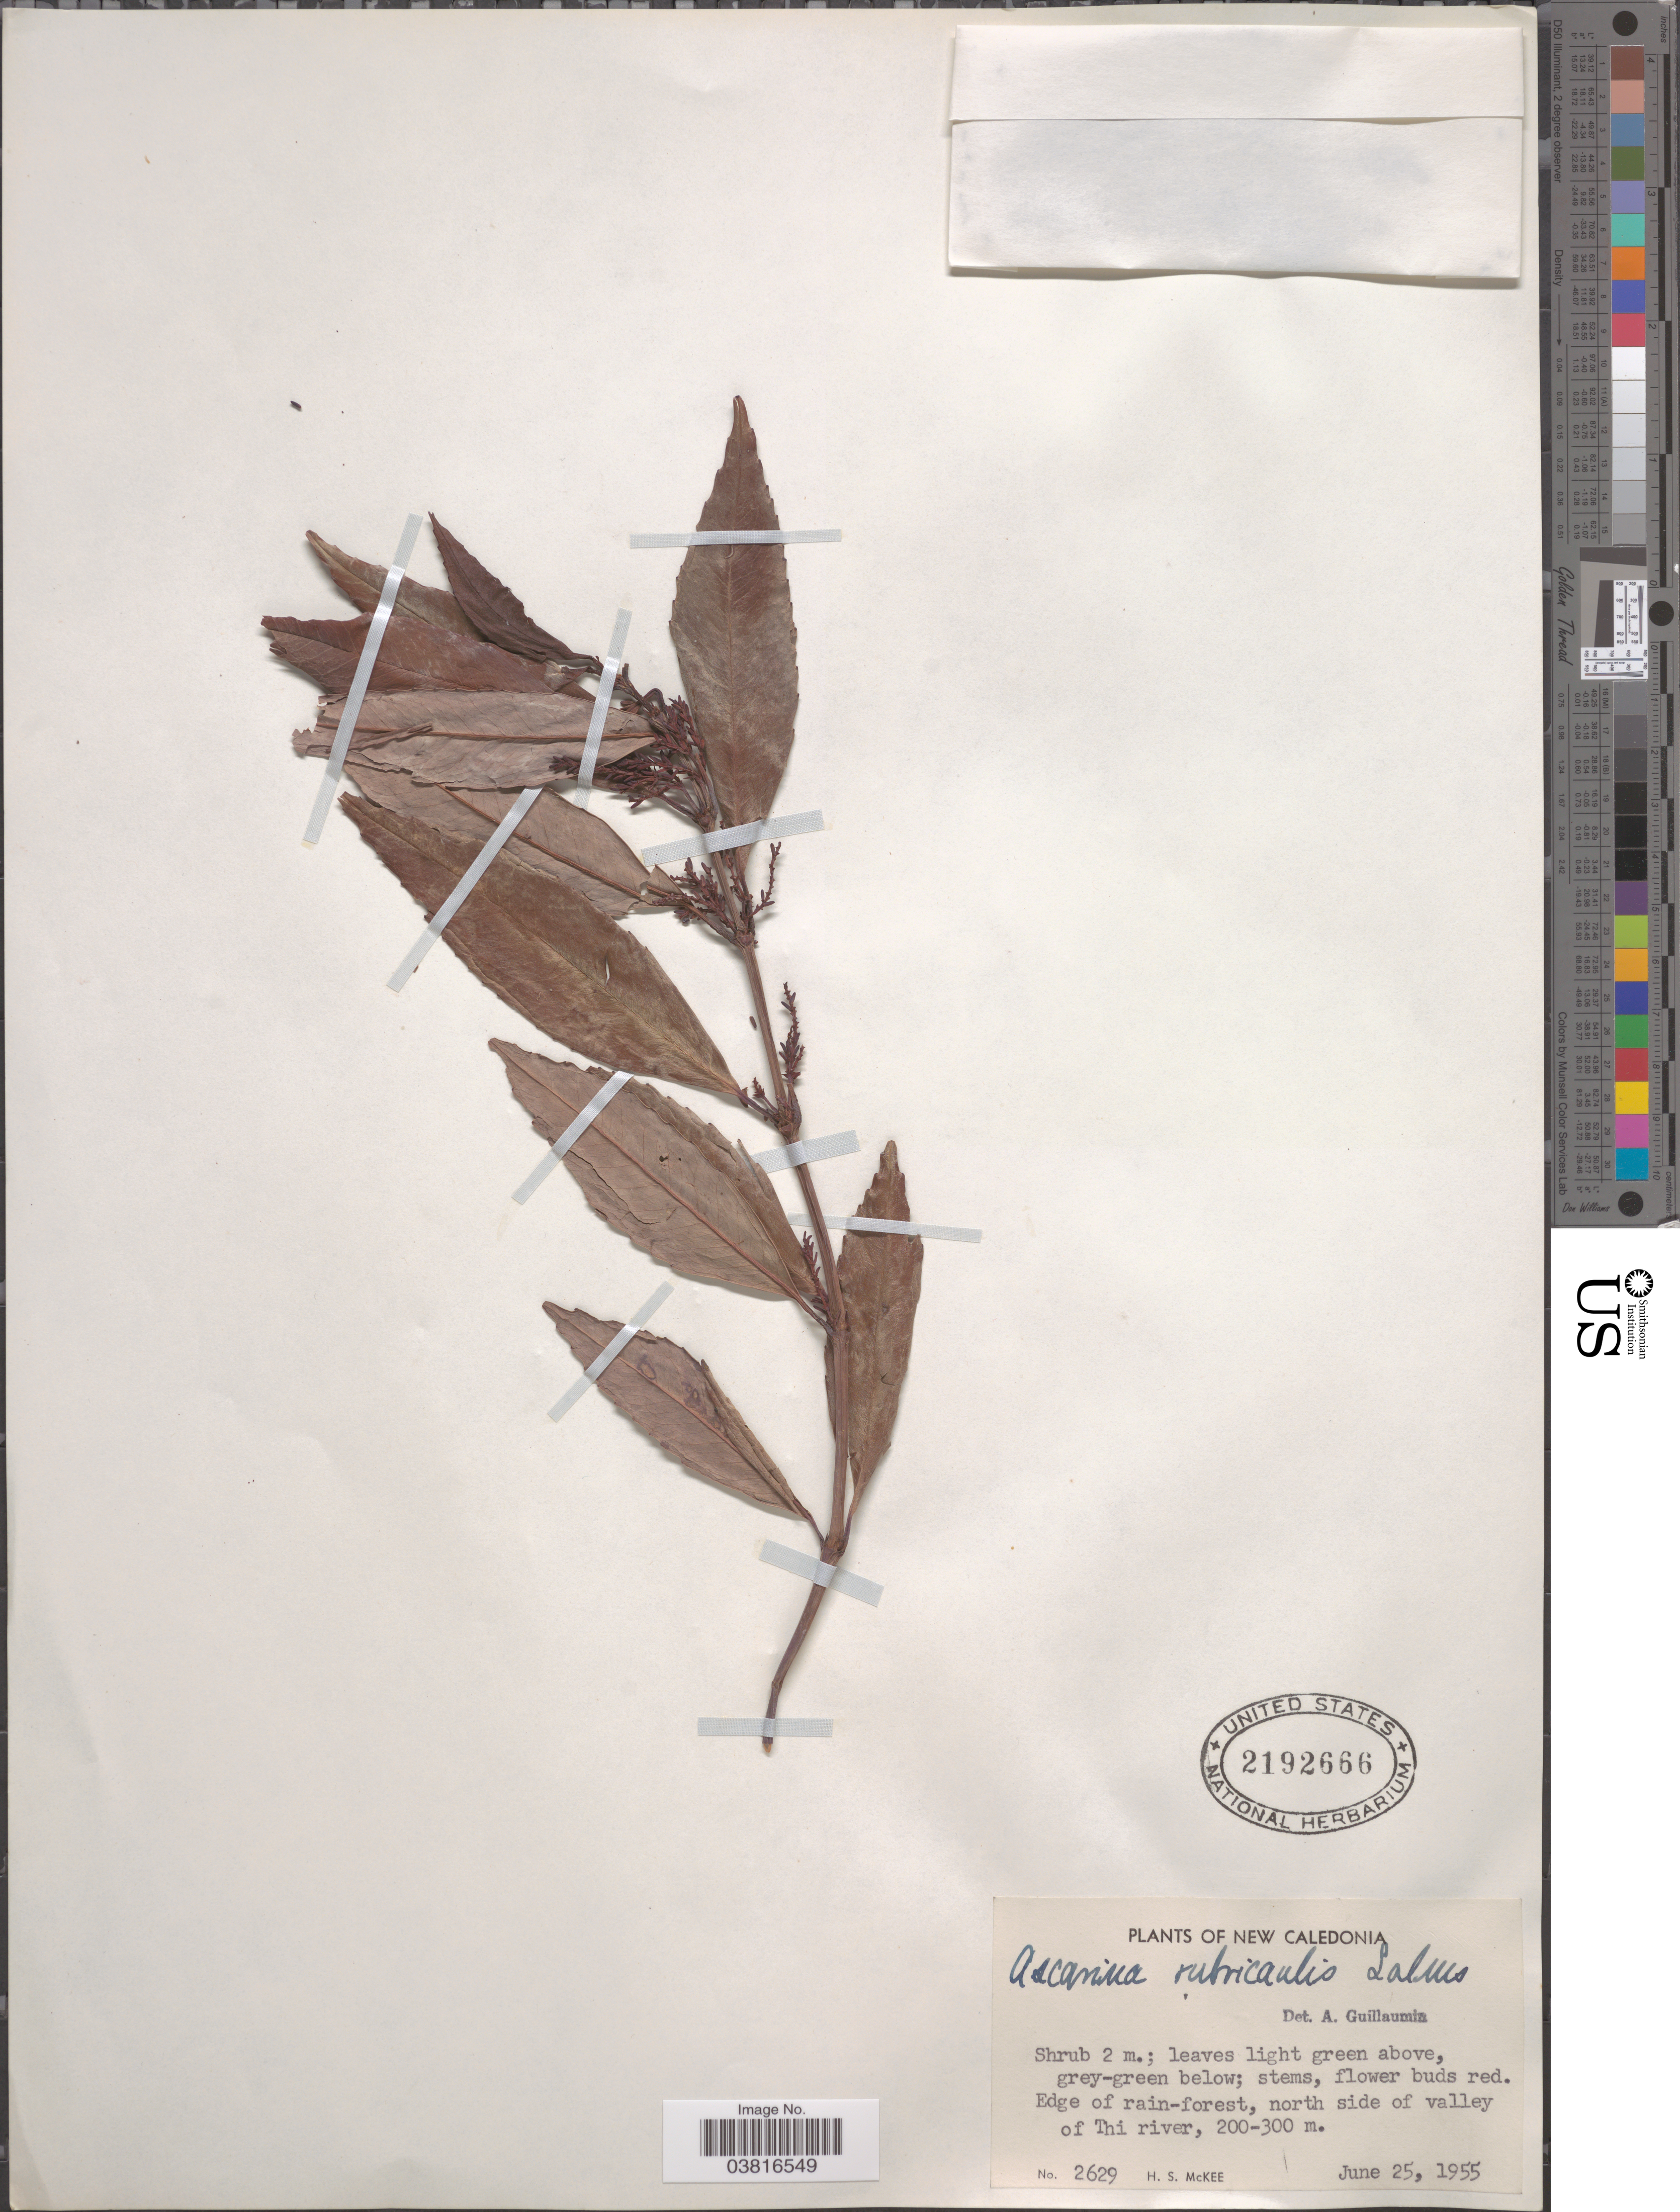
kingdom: Plantae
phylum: Tracheophyta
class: Magnoliopsida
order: Chloranthales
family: Chloranthaceae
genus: Ascarina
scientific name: Ascarina rubricaulis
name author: Solms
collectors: H. S. McKee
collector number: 2629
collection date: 1955-06-25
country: New Caledonia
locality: North side of valley of Thi river.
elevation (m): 200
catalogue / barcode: US 2192666